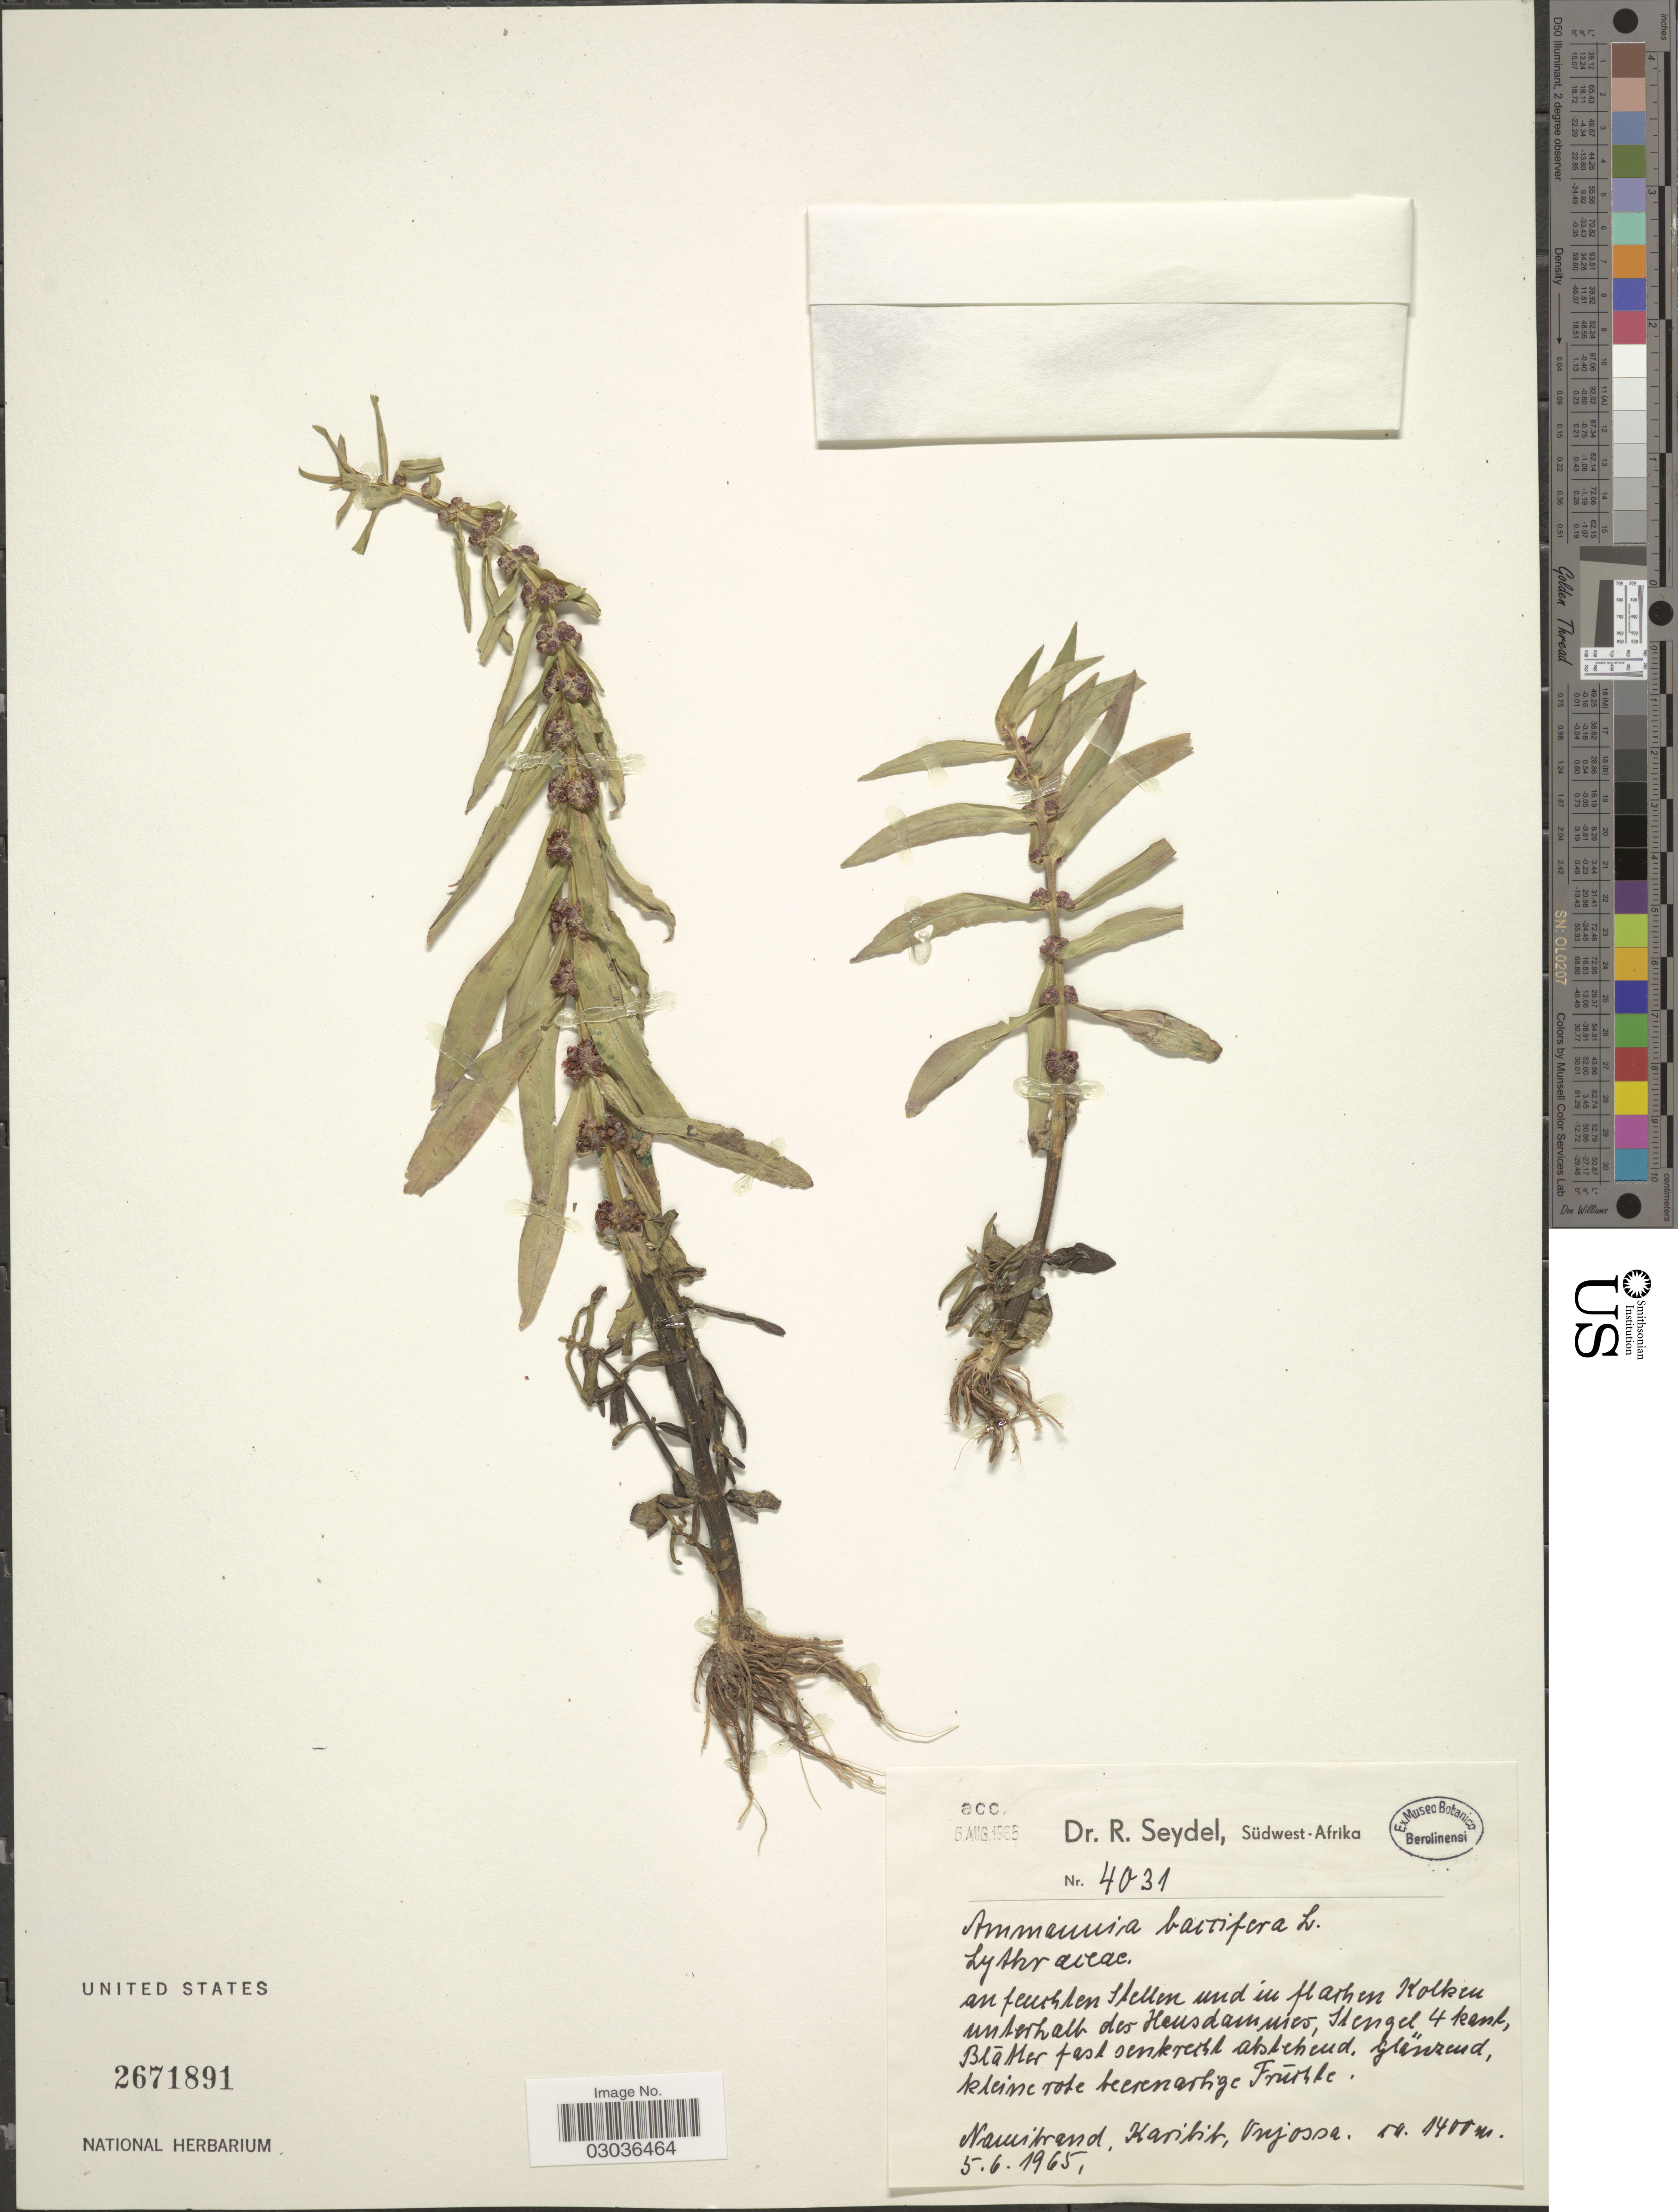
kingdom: Plantae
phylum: Tracheophyta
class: Magnoliopsida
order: Myrtales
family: Lythraceae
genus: Ammannia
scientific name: Ammannia baccifera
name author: L.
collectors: R. Seydel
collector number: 4031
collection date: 1965-06-05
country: Namibia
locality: Südwest-Afrika. Namibrand, Karibib, Vujossa.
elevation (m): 1400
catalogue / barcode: US 2671891